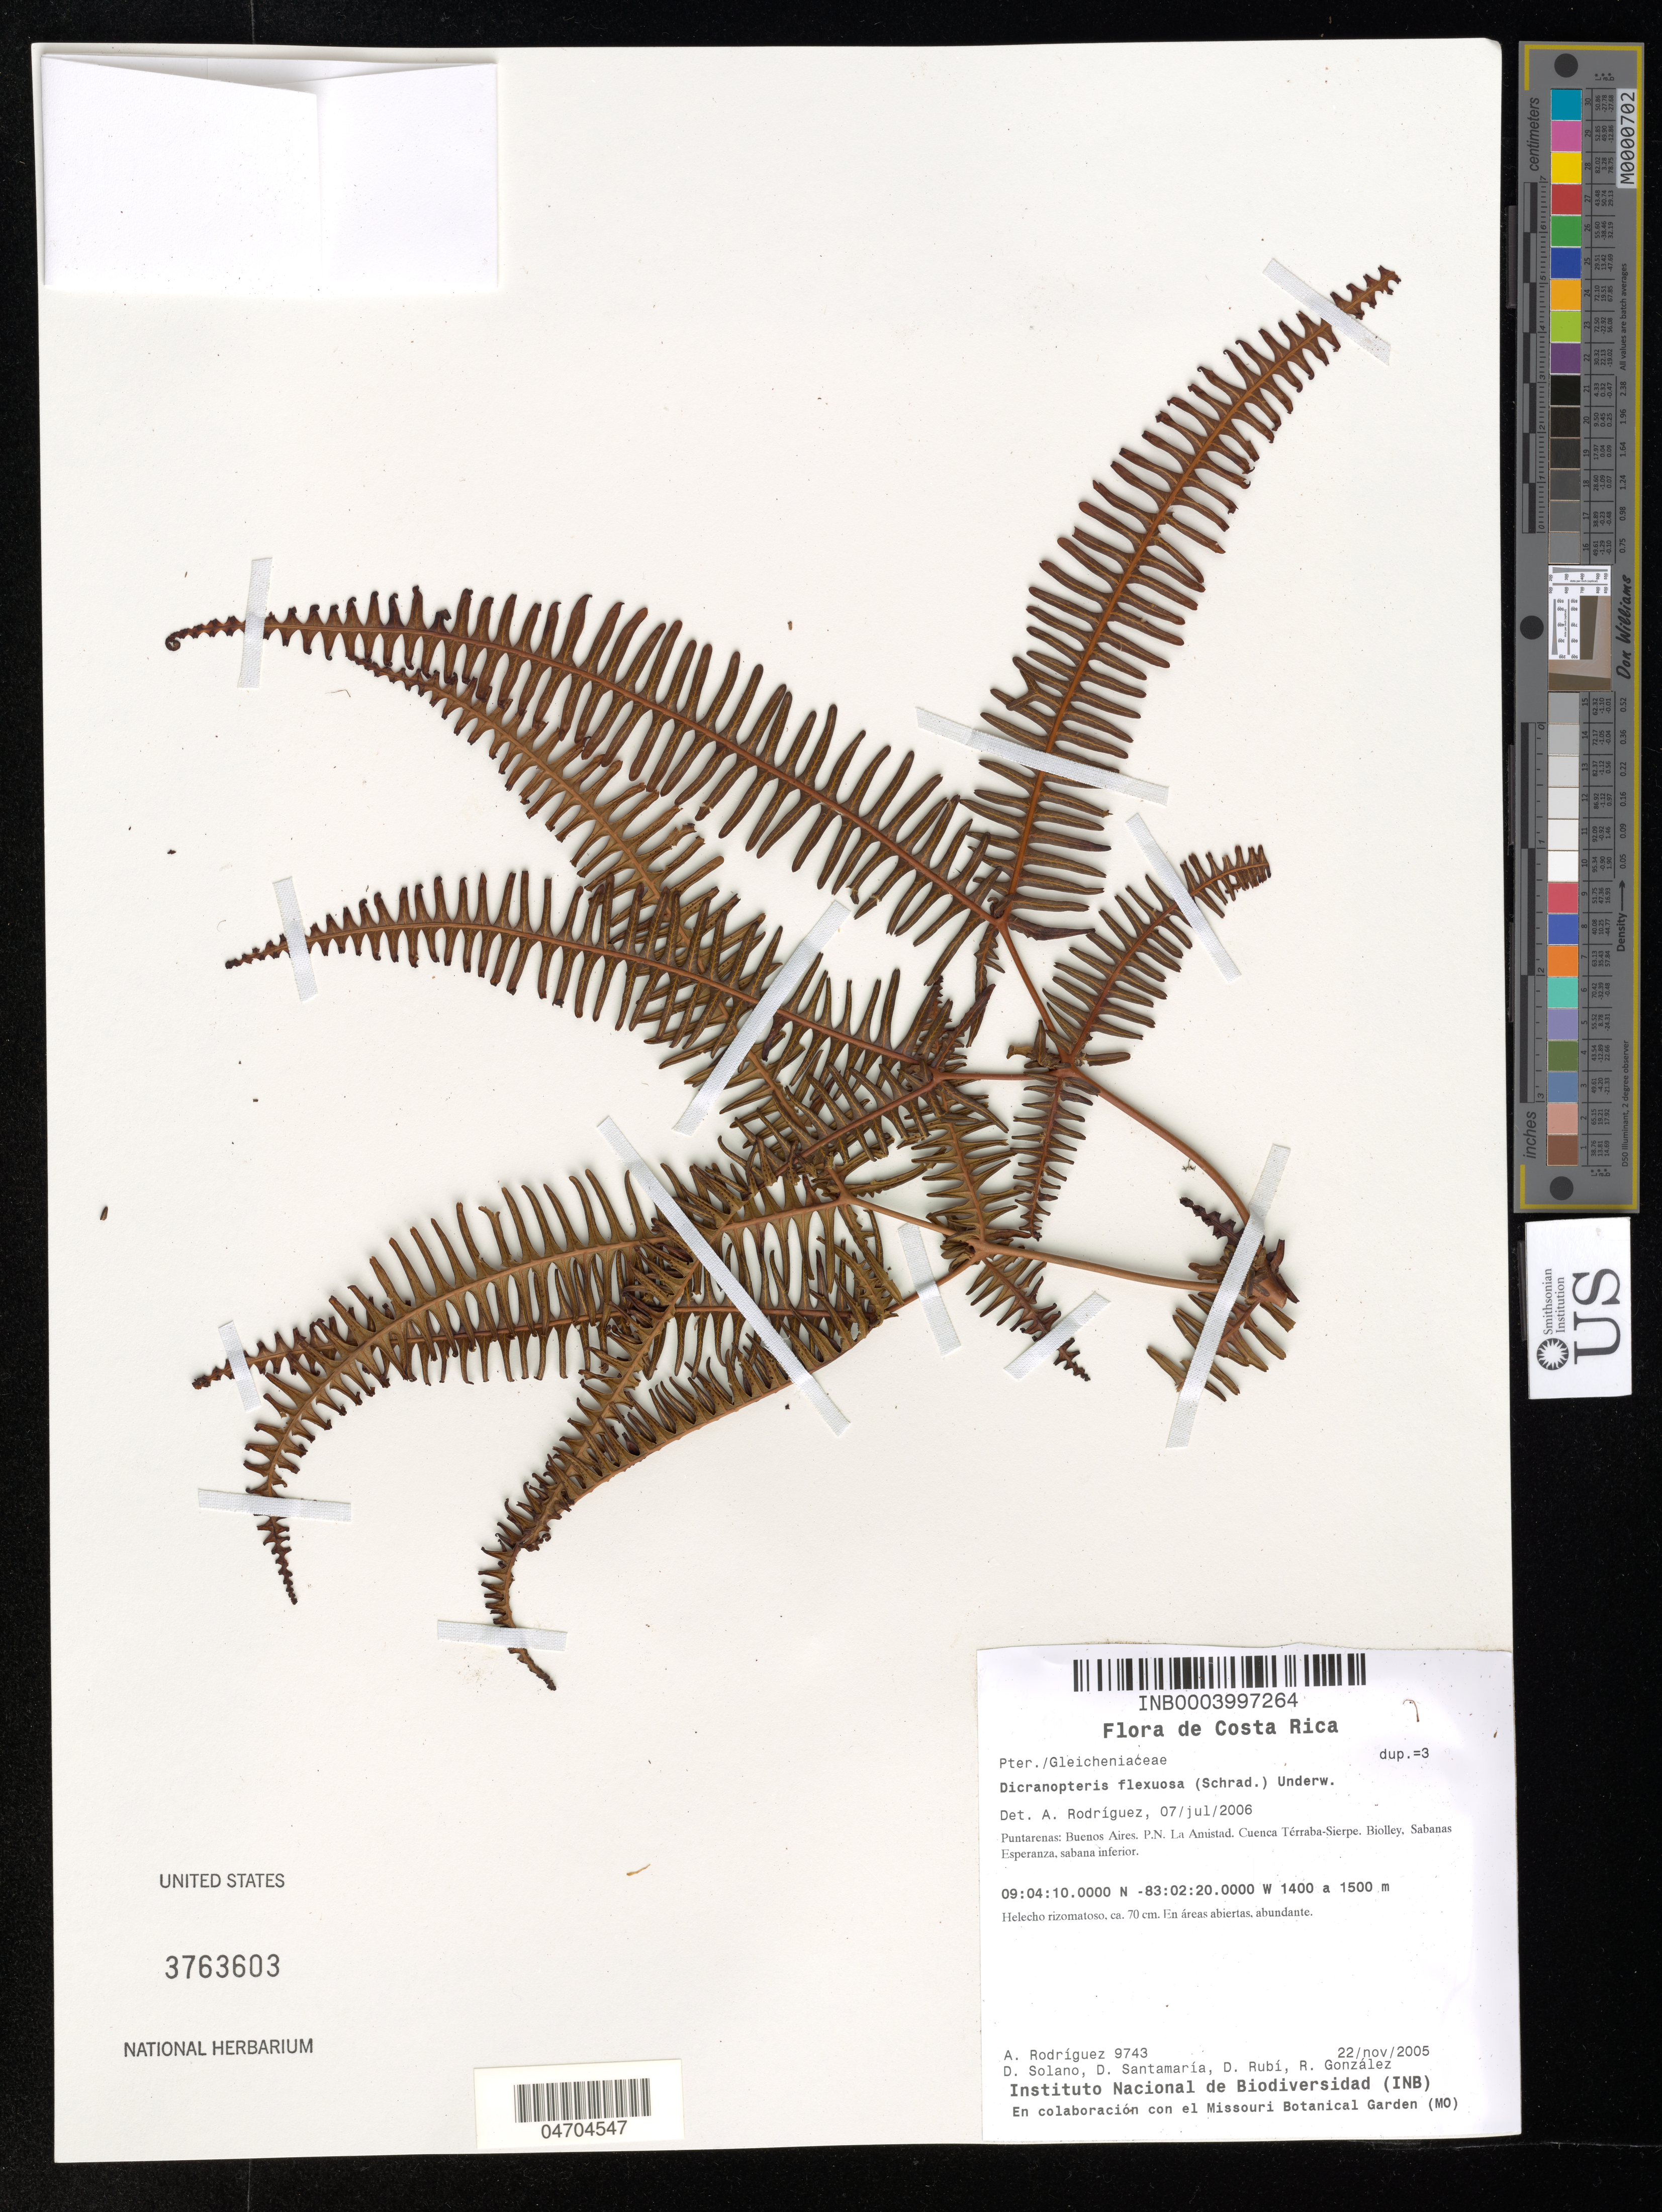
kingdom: Plantae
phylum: Tracheophyta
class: Polypodiopsida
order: Gleicheniales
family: Gleicheniaceae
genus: Dicranopteris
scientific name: Dicranopteris flexuosa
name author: (Schrad.) Underw.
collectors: A. Rodríguez, D. Solano, D. Santamaria, D. Rubí & R. Gonzalez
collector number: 9743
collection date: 2005-11-22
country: Costa Rica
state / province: Puntarenas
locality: Buenos Aires. P. N. La Amistad. Cuenca Térraba-Sierpe. Biolley. Sabanas Esperanza, sabana inferior.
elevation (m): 1400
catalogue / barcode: US 3763603